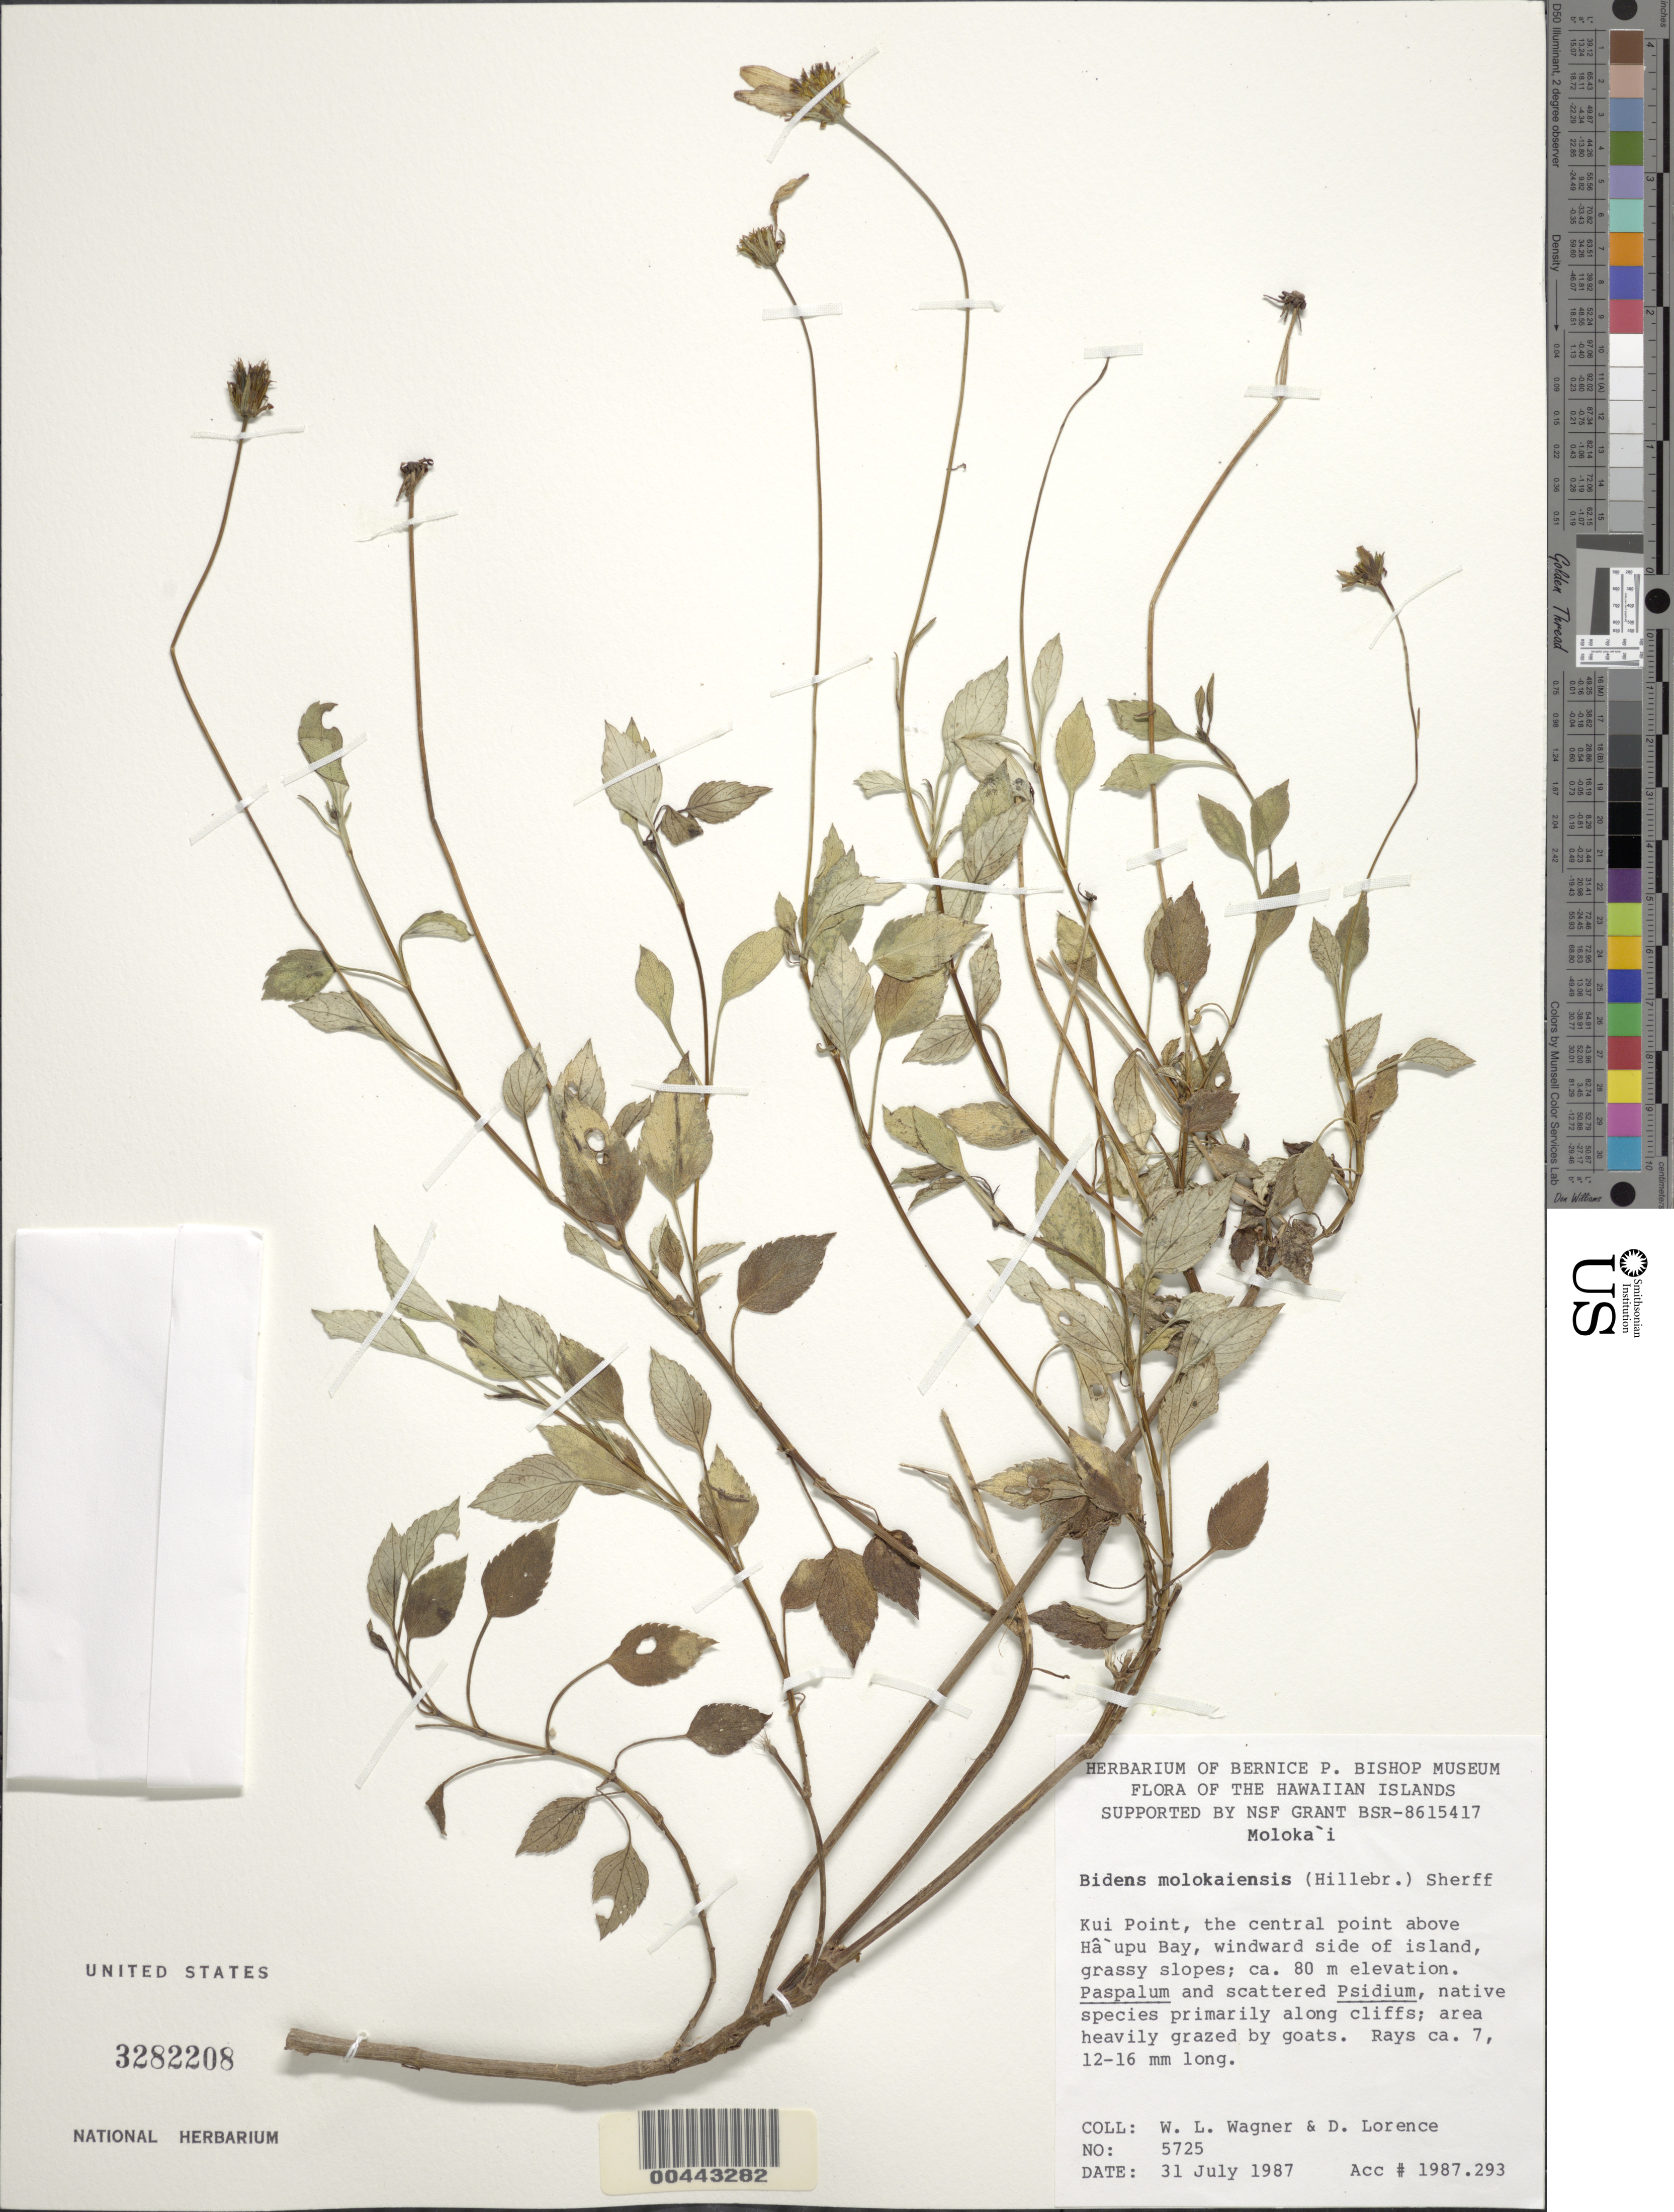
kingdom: Plantae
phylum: Tracheophyta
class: Magnoliopsida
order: Asterales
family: Asteraceae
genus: Bidens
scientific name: Bidens molokaiensis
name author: (Hillebr.) Sherff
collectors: W. L. Wagner & D. Lorence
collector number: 5725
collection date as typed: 31 Jul 1987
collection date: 1987-07-31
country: United States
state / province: Hawaii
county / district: Maui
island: Moloka'i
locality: Kui Point, the central point above Ha'upu Bay, windward side of island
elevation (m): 80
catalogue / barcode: US 3282208